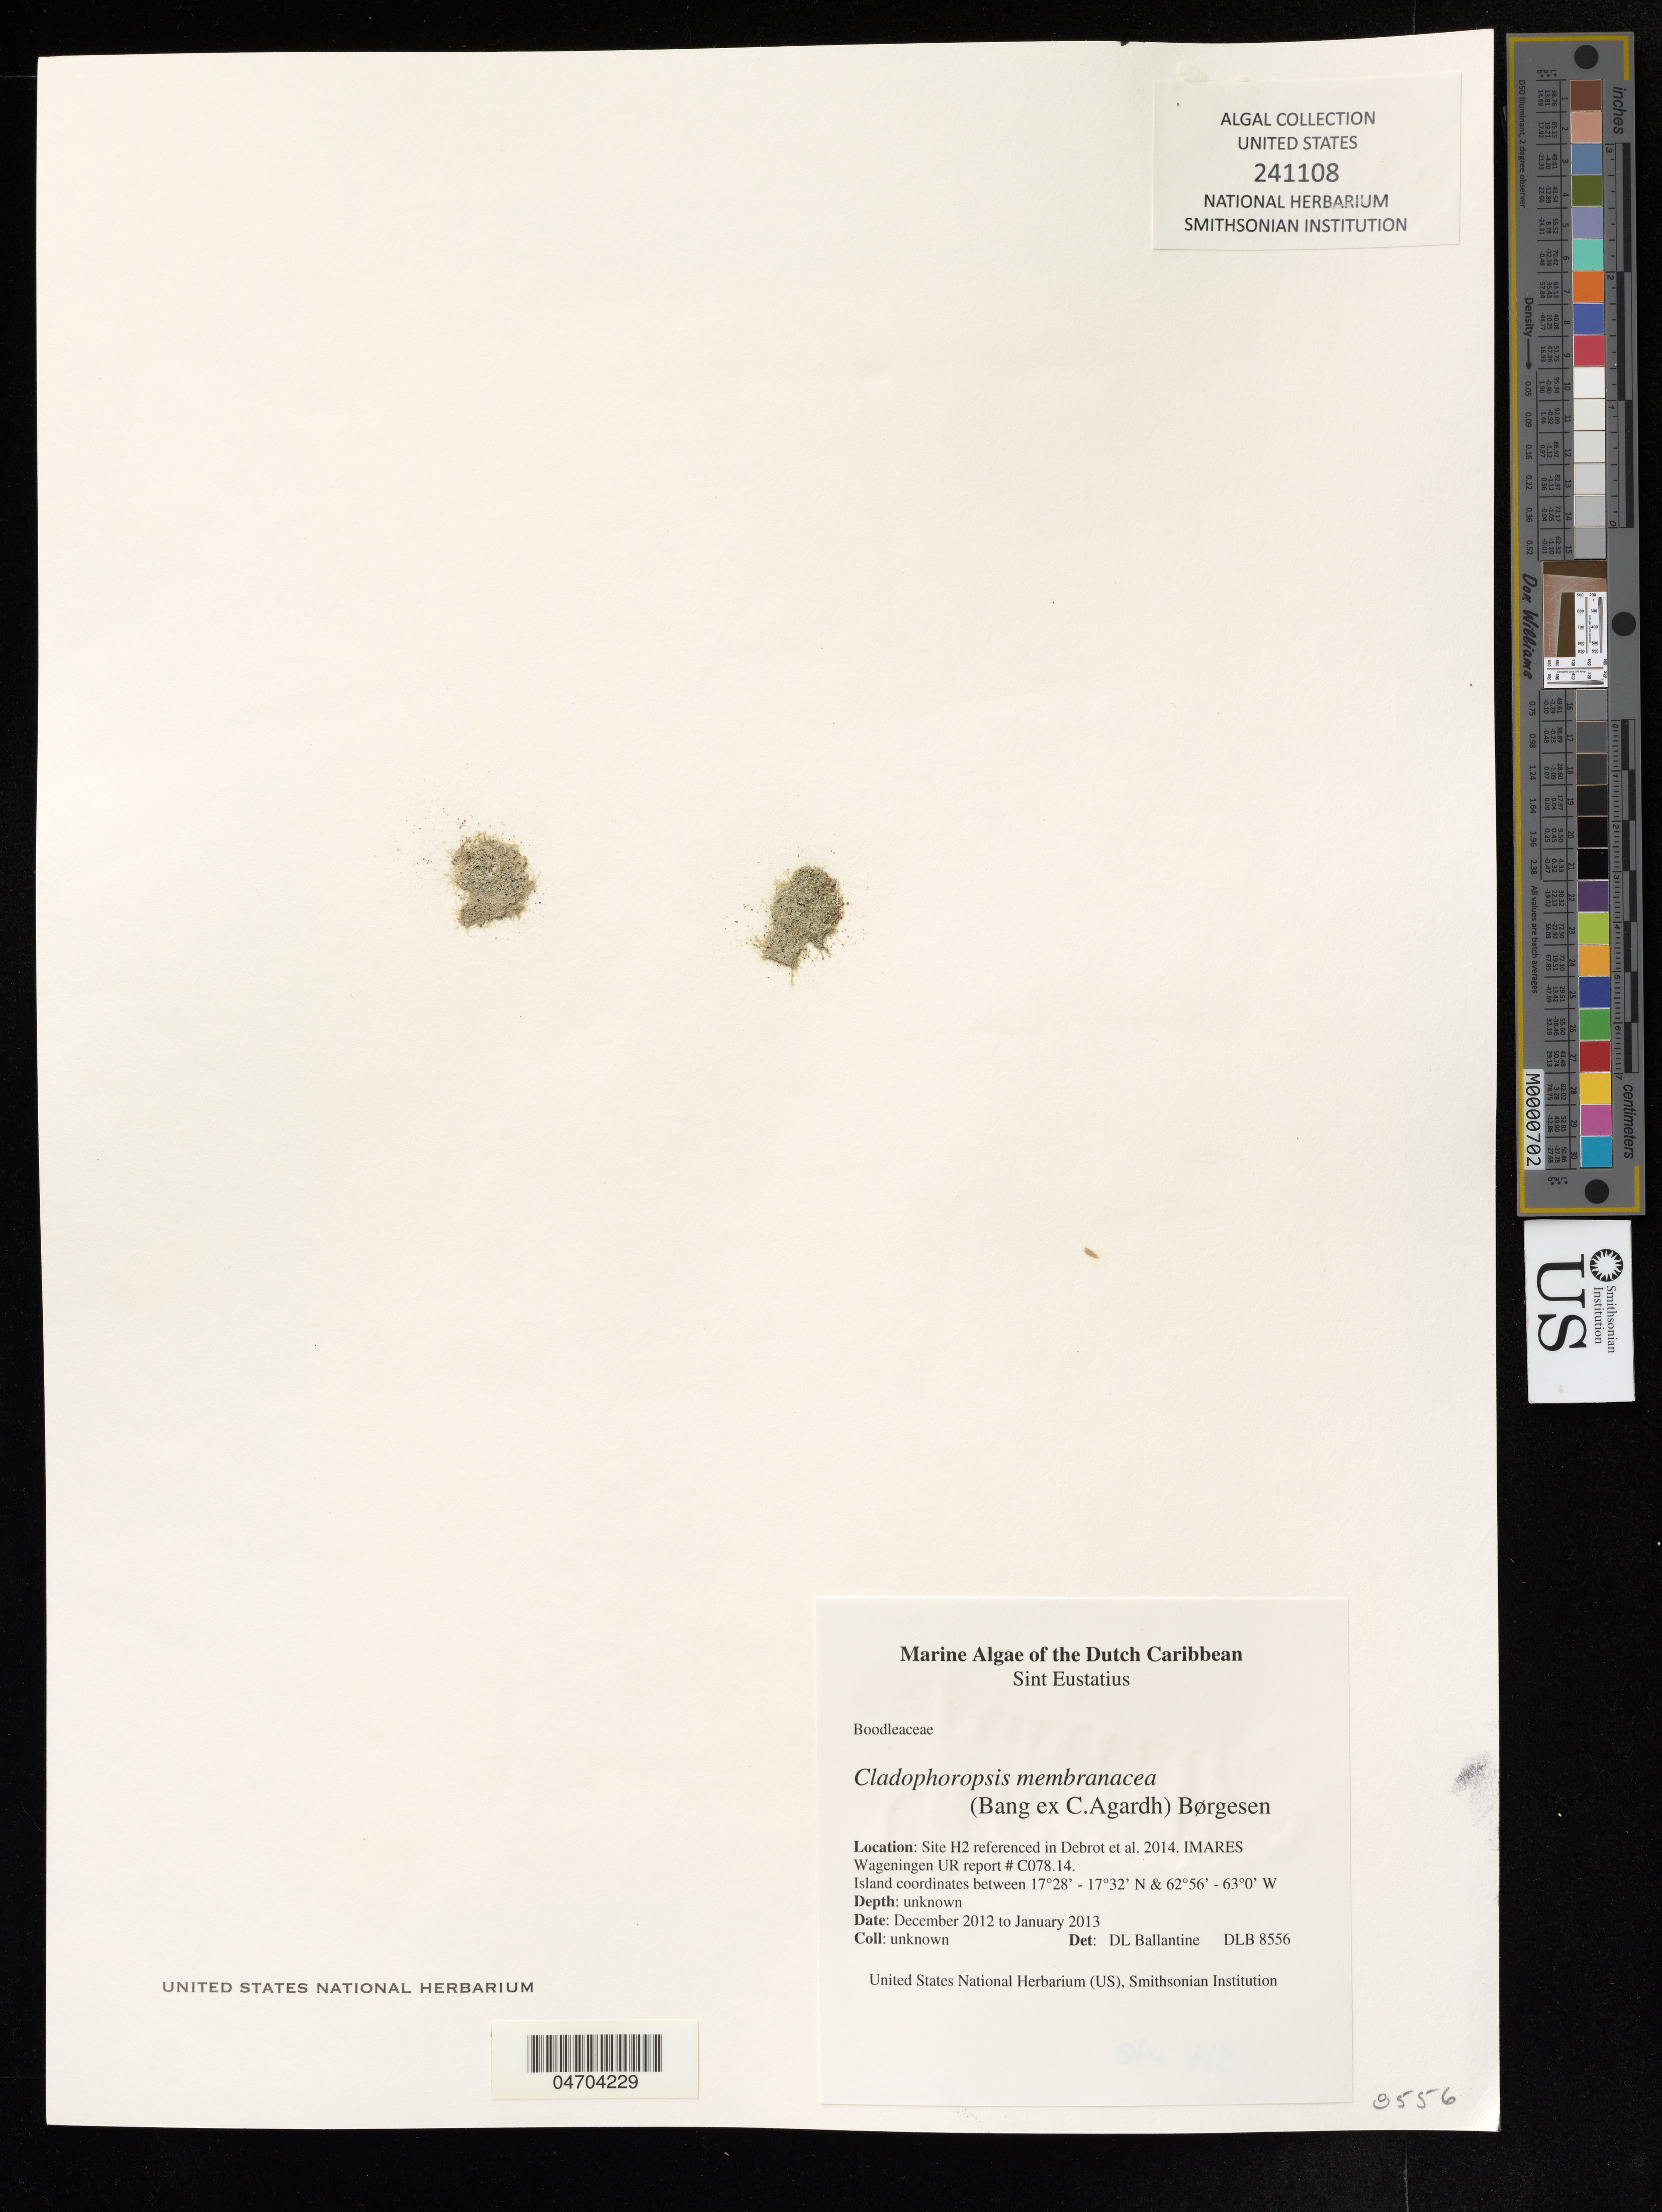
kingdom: Plantae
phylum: Chlorophyta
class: Ulvophyceae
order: Siphonocladales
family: Boodleaceae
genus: Cladophoropsis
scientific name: Cladophoropsis membranacea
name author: (Hofman-Bang) Børgesen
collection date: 2012-12/2013-01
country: Netherlands Antilles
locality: The Dutch Caribbean, Sint Eustatius, Site H2 referenced in Debrot et al, 2014. IMARES Wageningen UR report # C078.14.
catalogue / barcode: US 241108